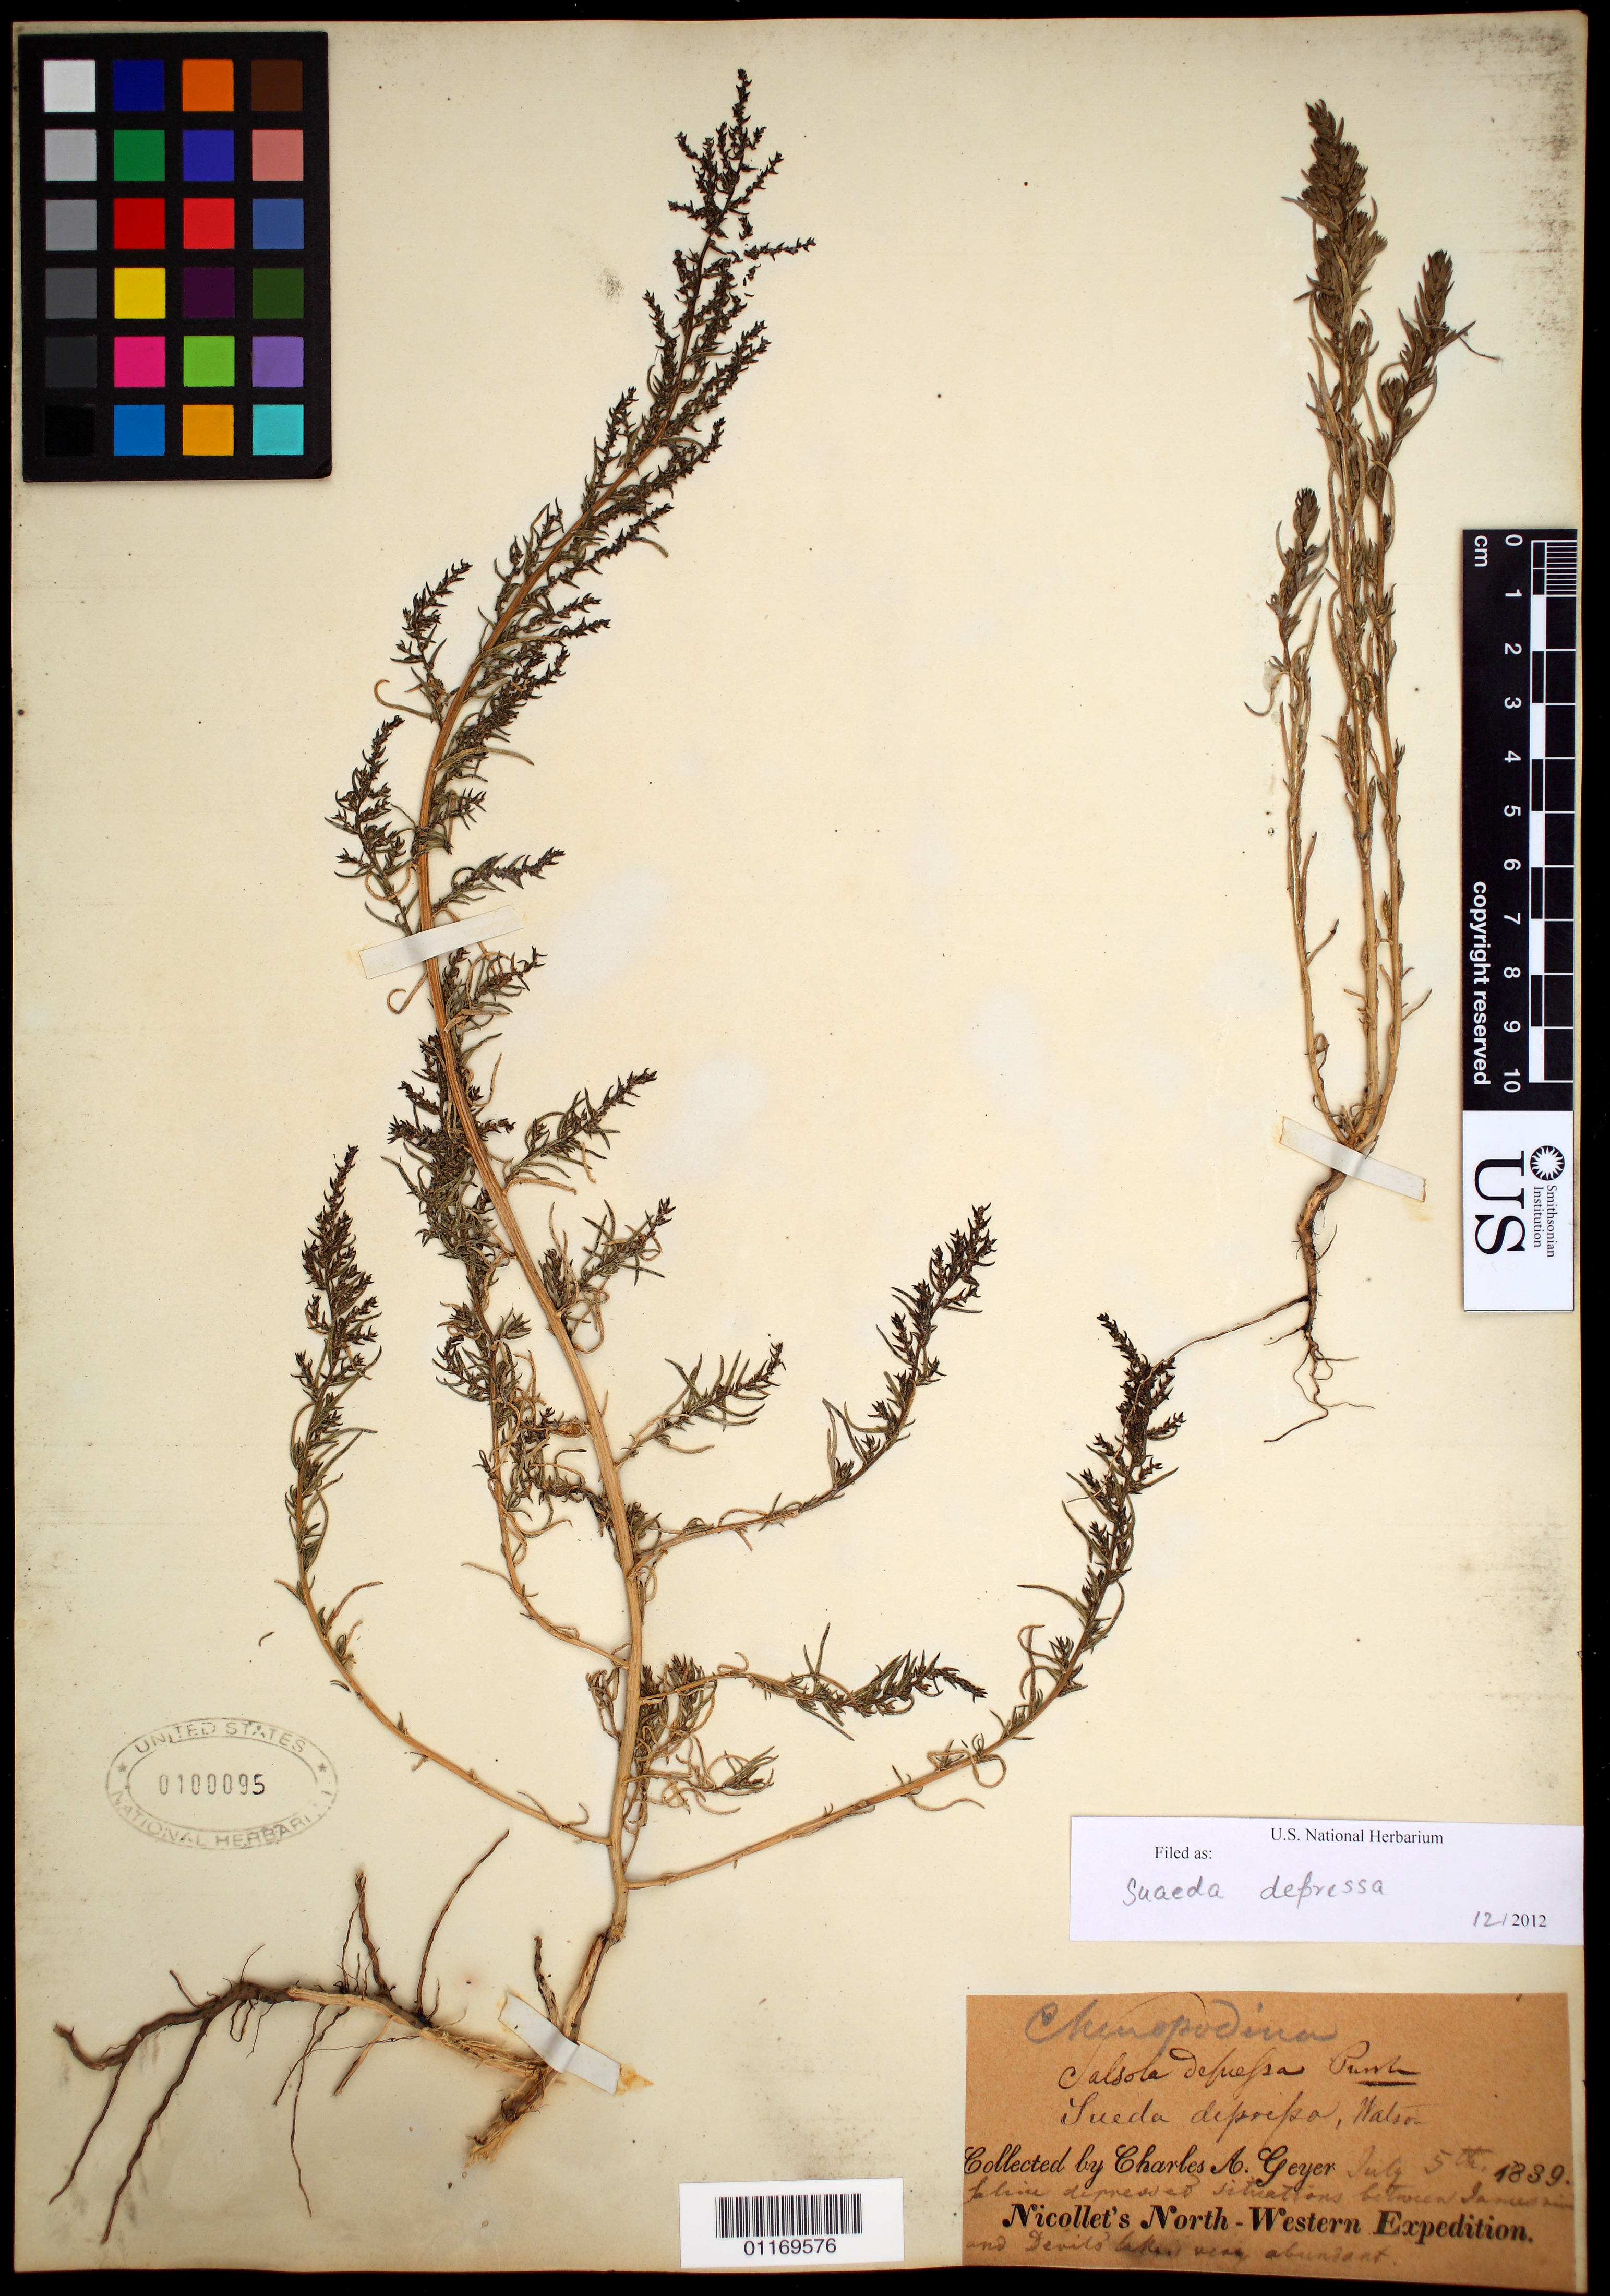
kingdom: Plantae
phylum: Tracheophyta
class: Magnoliopsida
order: Caryophyllales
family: Amaranthaceae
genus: Suaeda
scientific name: Suaeda depressa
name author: (Pursh) S. Watson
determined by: Hopkins, C. O.; Blackwell, W. H.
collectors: C. A. Geyer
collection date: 1839-07-05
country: United States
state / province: North Dakota / South Dakota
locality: Between James River and Devil's Lake.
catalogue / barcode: US 100095